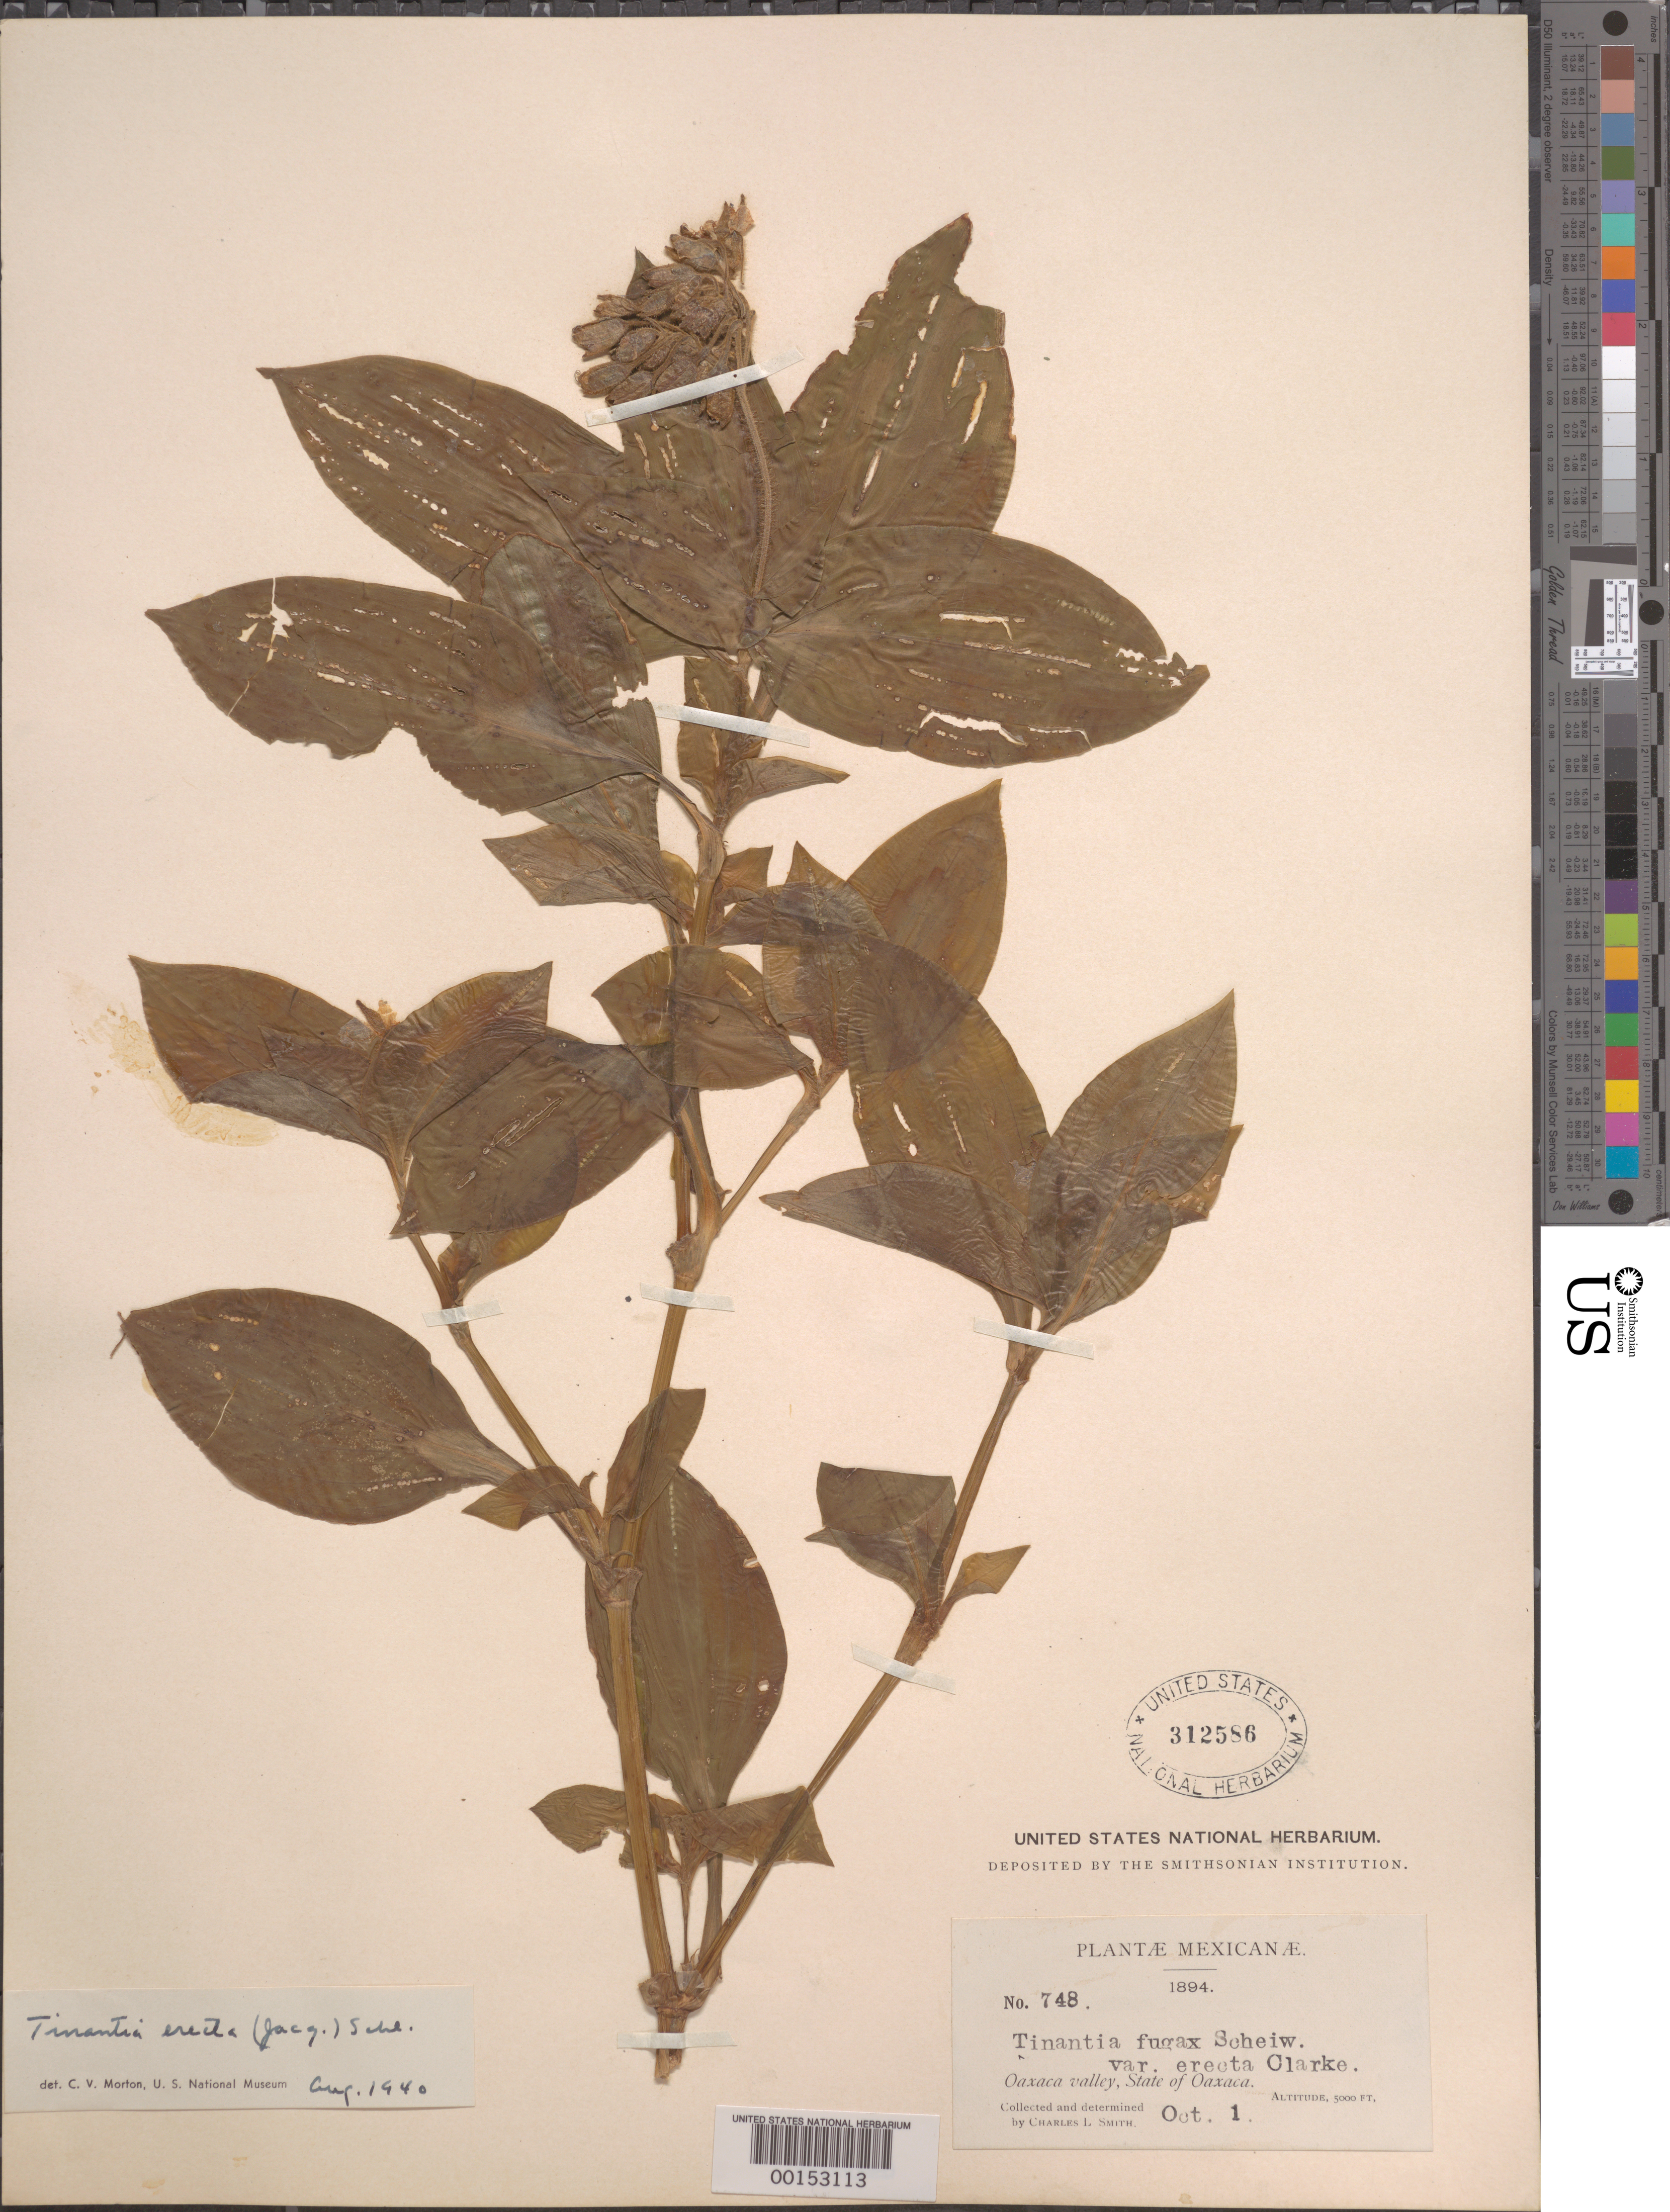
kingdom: Plantae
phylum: Tracheophyta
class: Liliopsida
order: Commelinales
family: Commelinaceae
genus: Tinantia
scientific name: Tinantia erecta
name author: (Jacq.) Fenzl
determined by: Morton, C. V.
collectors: C. L. Smith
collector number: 748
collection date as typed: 01 Oct 1894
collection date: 1894-10-01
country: Mexico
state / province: Oaxaca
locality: Oaxaca valley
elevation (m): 1525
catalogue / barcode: US 312586